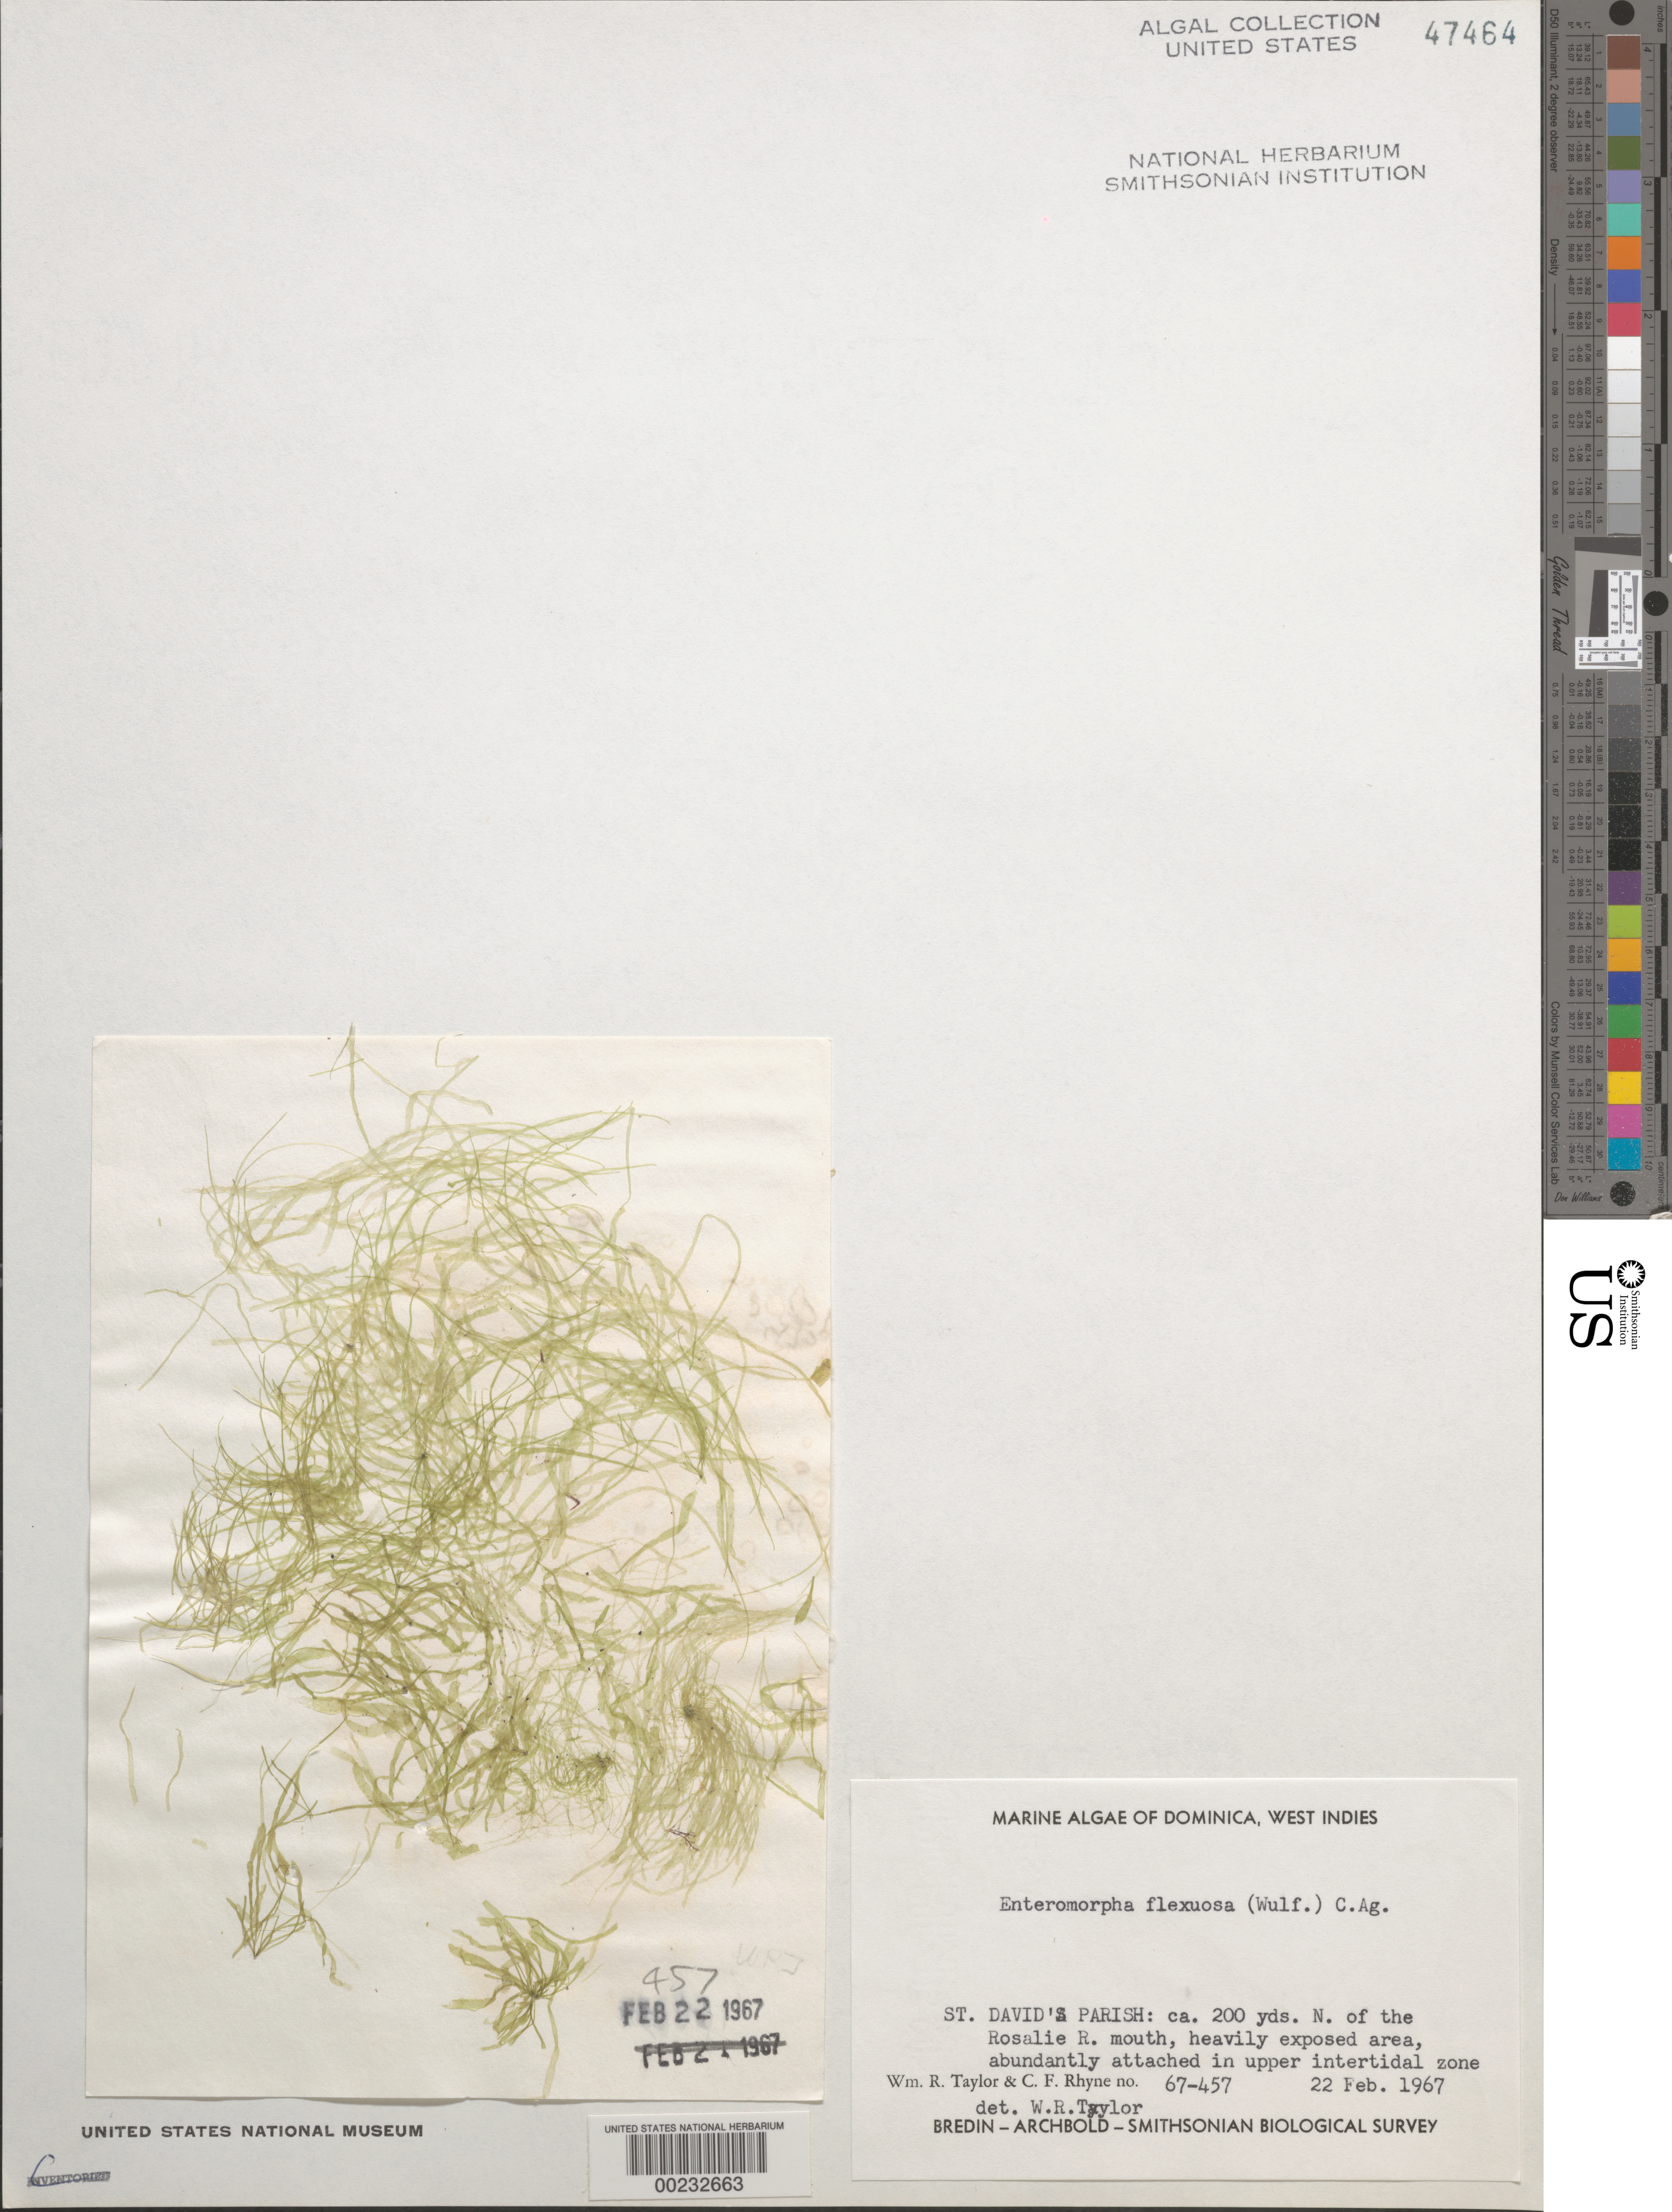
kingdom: Plantae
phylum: Chlorophyta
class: Ulvophyceae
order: Ulvales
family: Ulvaceae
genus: Ulva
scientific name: Ulva flexuosa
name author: Wulfen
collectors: W. R. Taylor & C. Rhyne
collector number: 67-457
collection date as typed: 22 Feb 1967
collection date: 1967-02-22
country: Dominica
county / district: St. David's Parish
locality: North of Rosalie River mouth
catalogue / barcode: US 47464